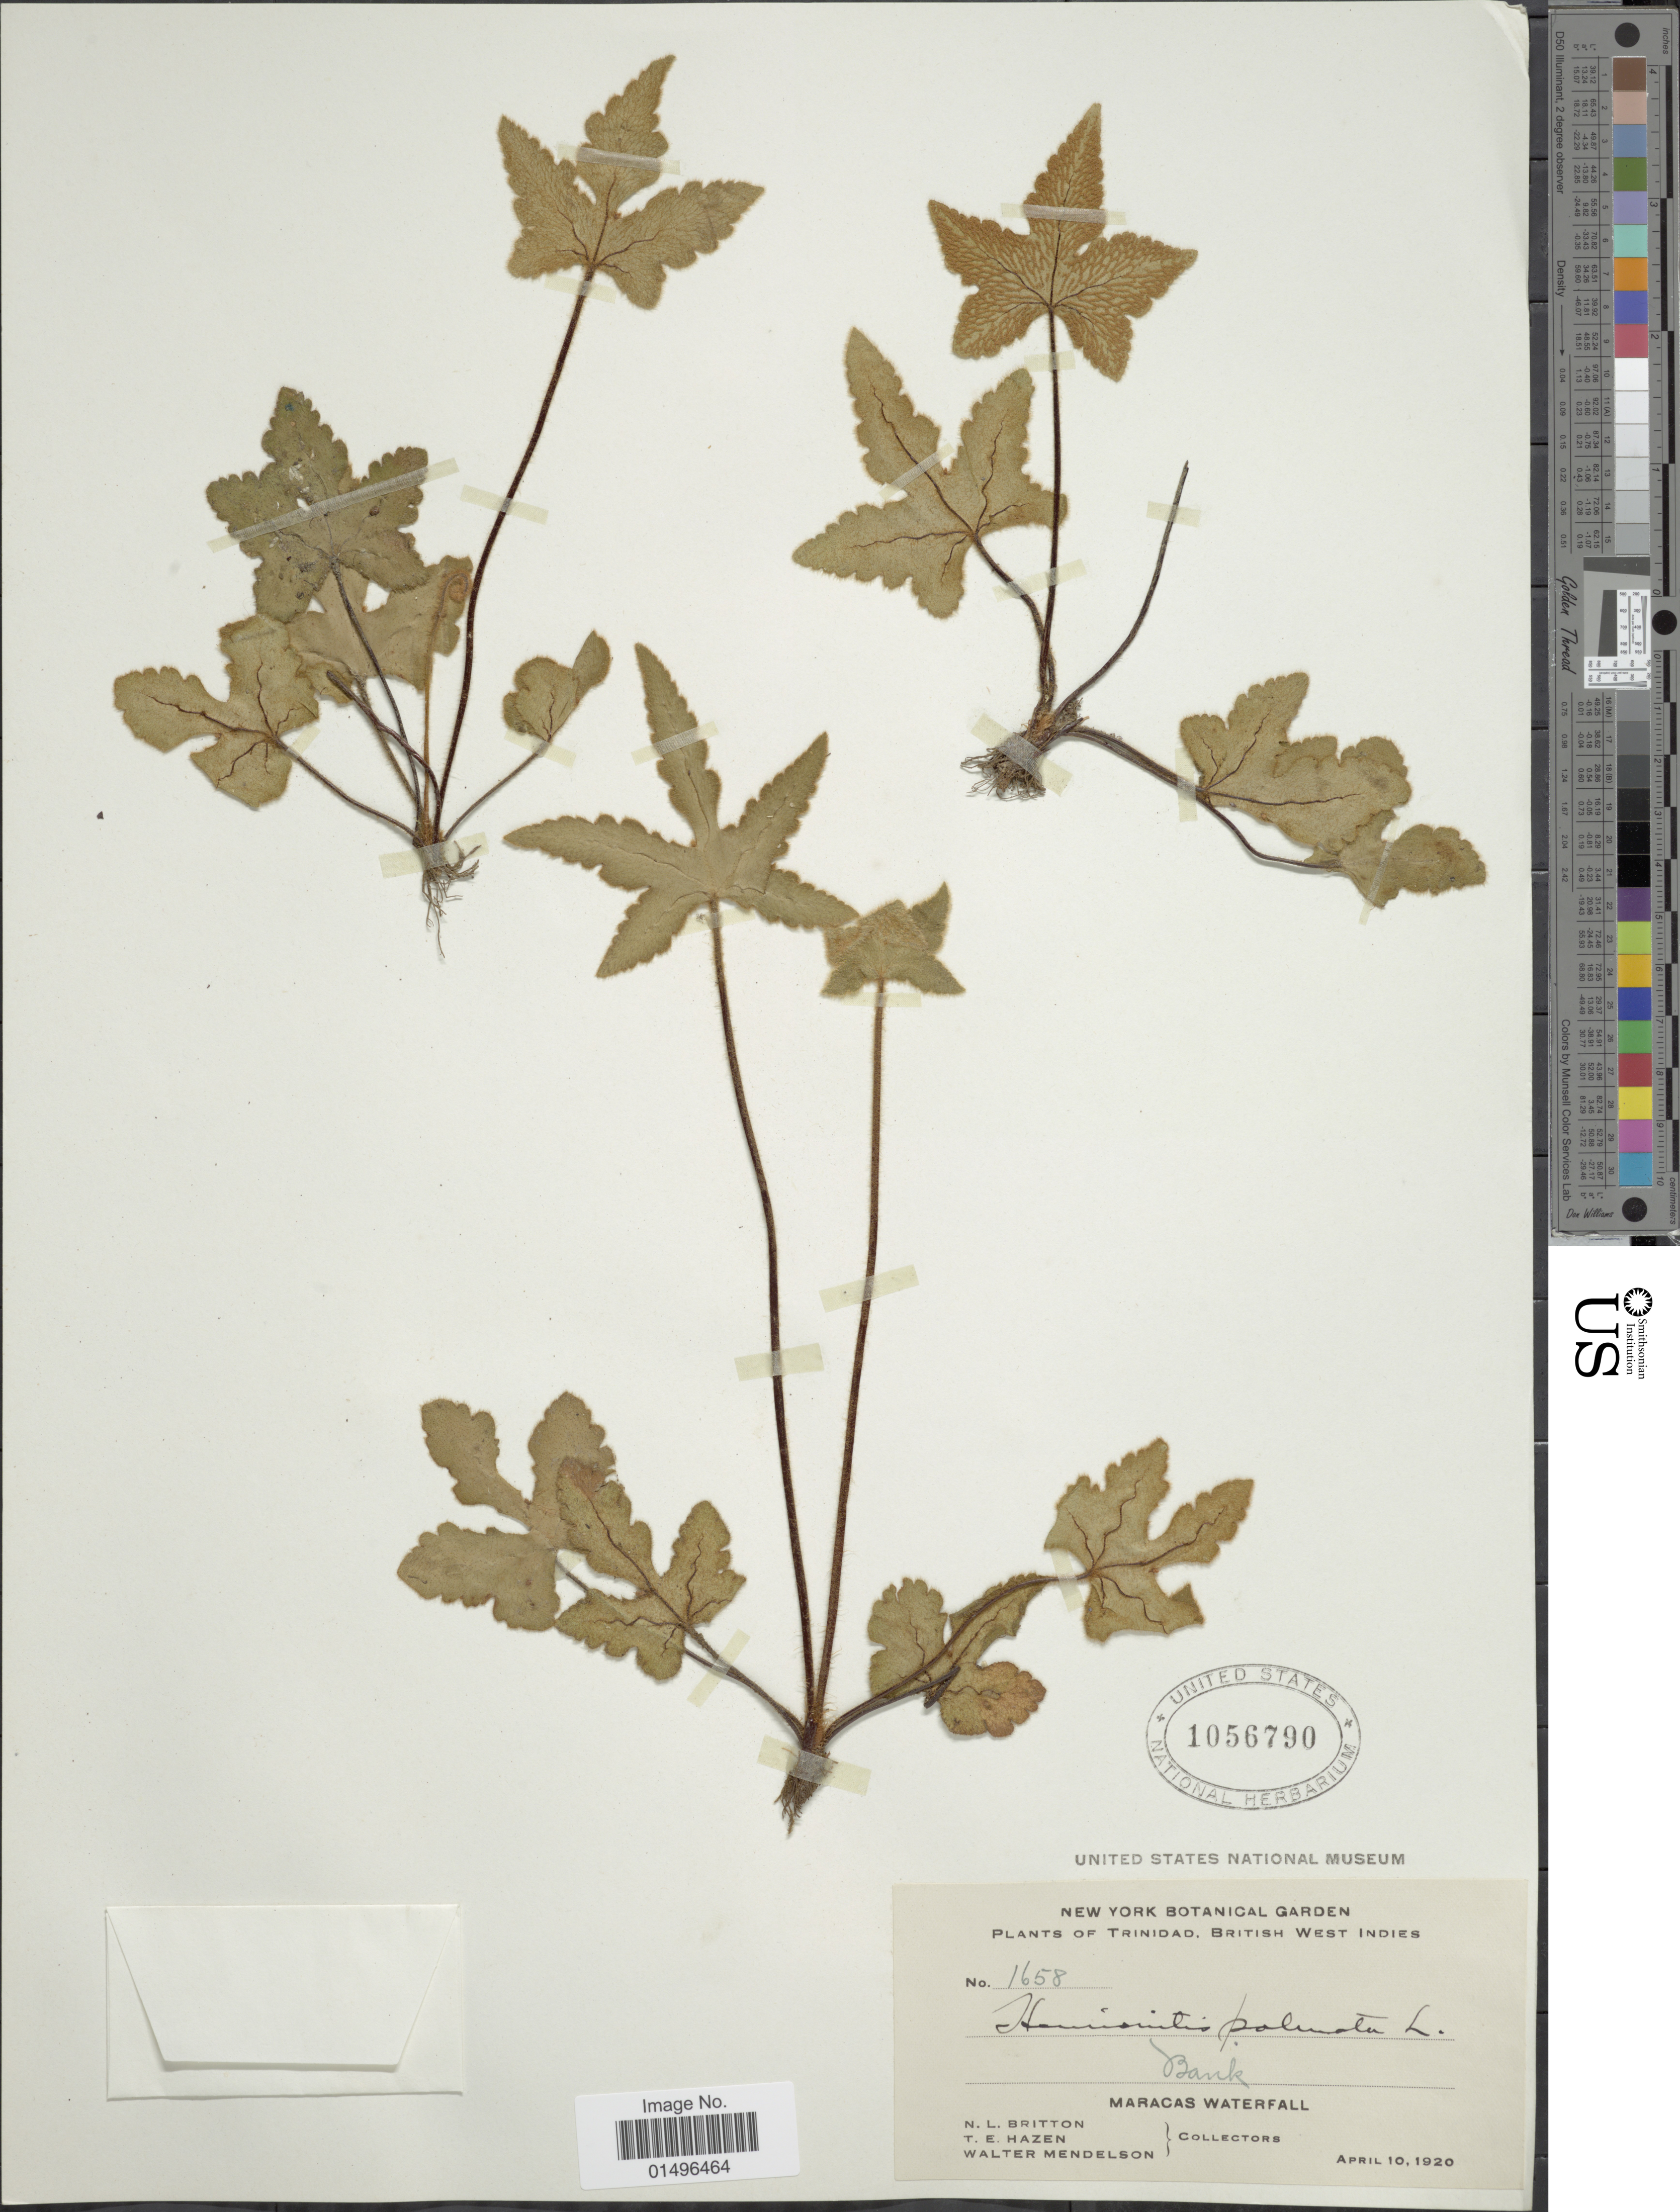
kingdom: Plantae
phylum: Tracheophyta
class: Polypodiopsida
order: Polypodiales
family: Pteridaceae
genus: Hemionitis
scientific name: Hemionitis palmata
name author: L.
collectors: N. Britton, T. E. Hazen & W. Mendelson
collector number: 1658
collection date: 1920-04-10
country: Trinidad and Tobago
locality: Trinidad, British West Indies, Maracas Waterfall.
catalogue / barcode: US 1056790